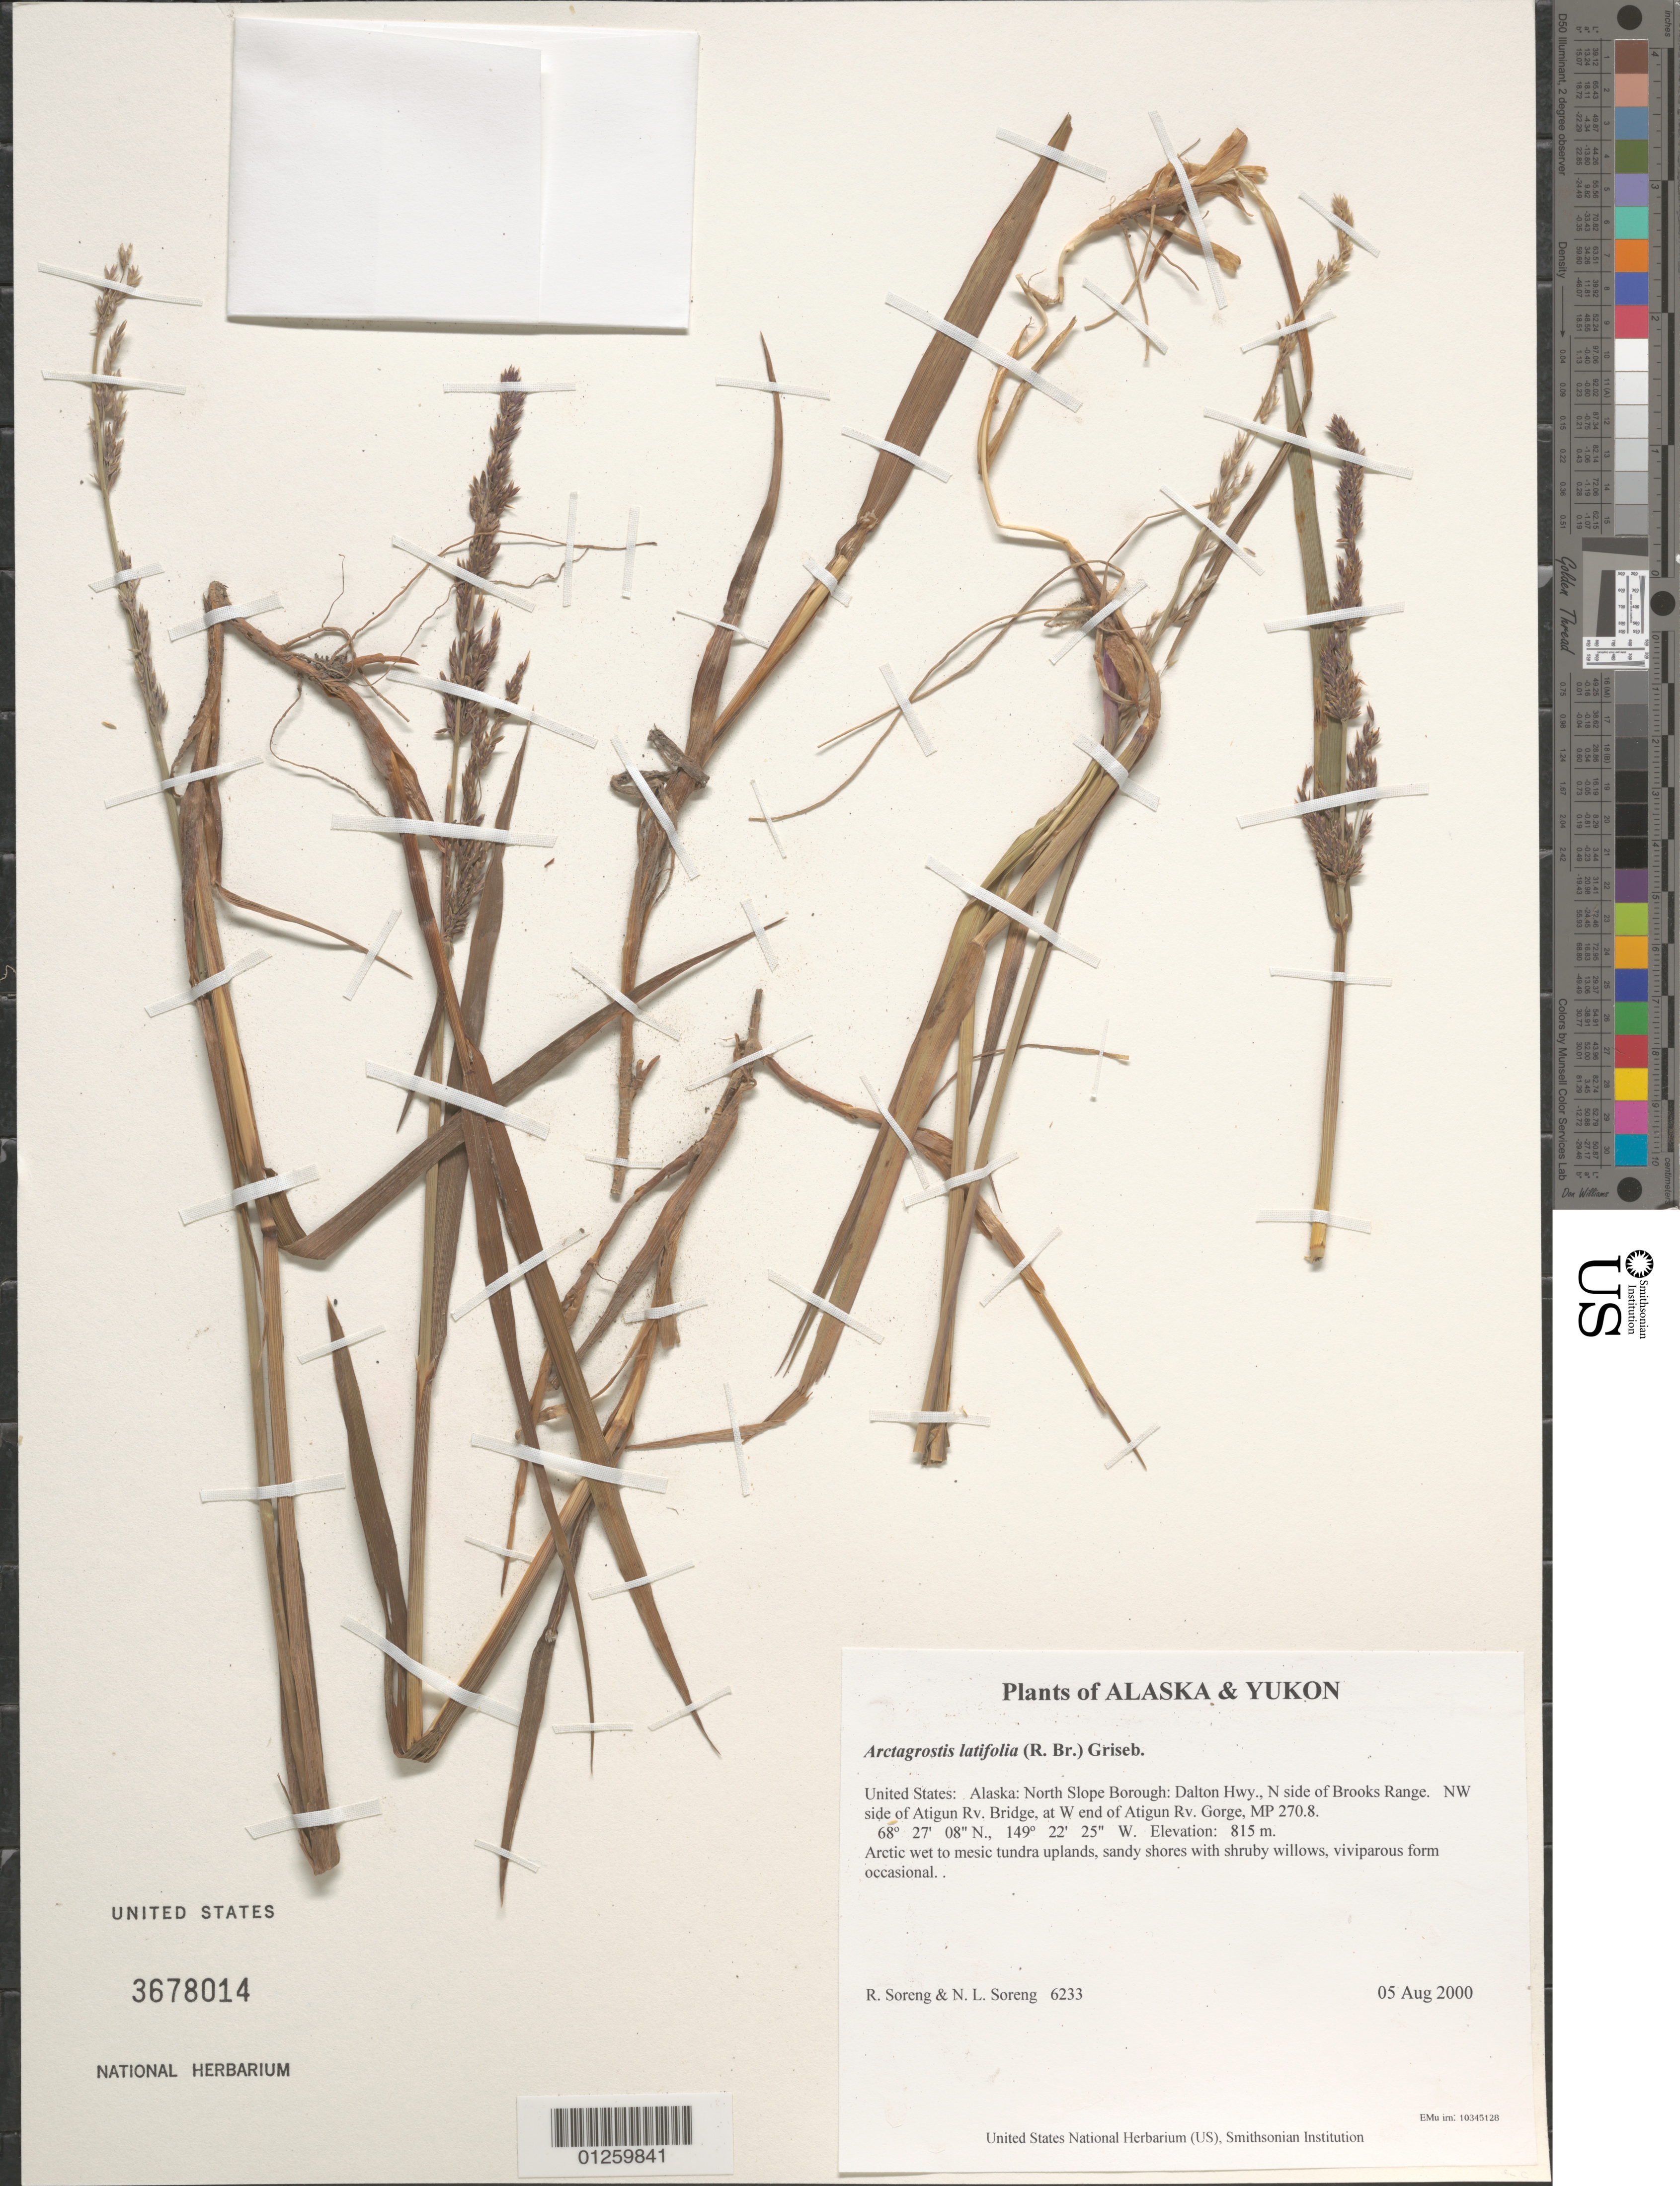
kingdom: Plantae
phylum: Tracheophyta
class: Liliopsida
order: Poales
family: Poaceae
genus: Arctagrostis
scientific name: Arctagrostis latifolia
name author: (R. Br.) Griseb.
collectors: R. J. Soreng & N. L. Soreng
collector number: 6233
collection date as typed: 05 Aug 2000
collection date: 2000-08-05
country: United States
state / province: Alaska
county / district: North Slope Borough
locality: Dalton Hwy., N side of Brooks Range. NW side of Atigun Rv. Bridge, at W end of Atigun Rv. Gorge, MP 270.8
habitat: Arctic wet to mesic tundra uplands, sandy shores with shruby willows, viviparous form occasional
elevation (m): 815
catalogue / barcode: US 3678014